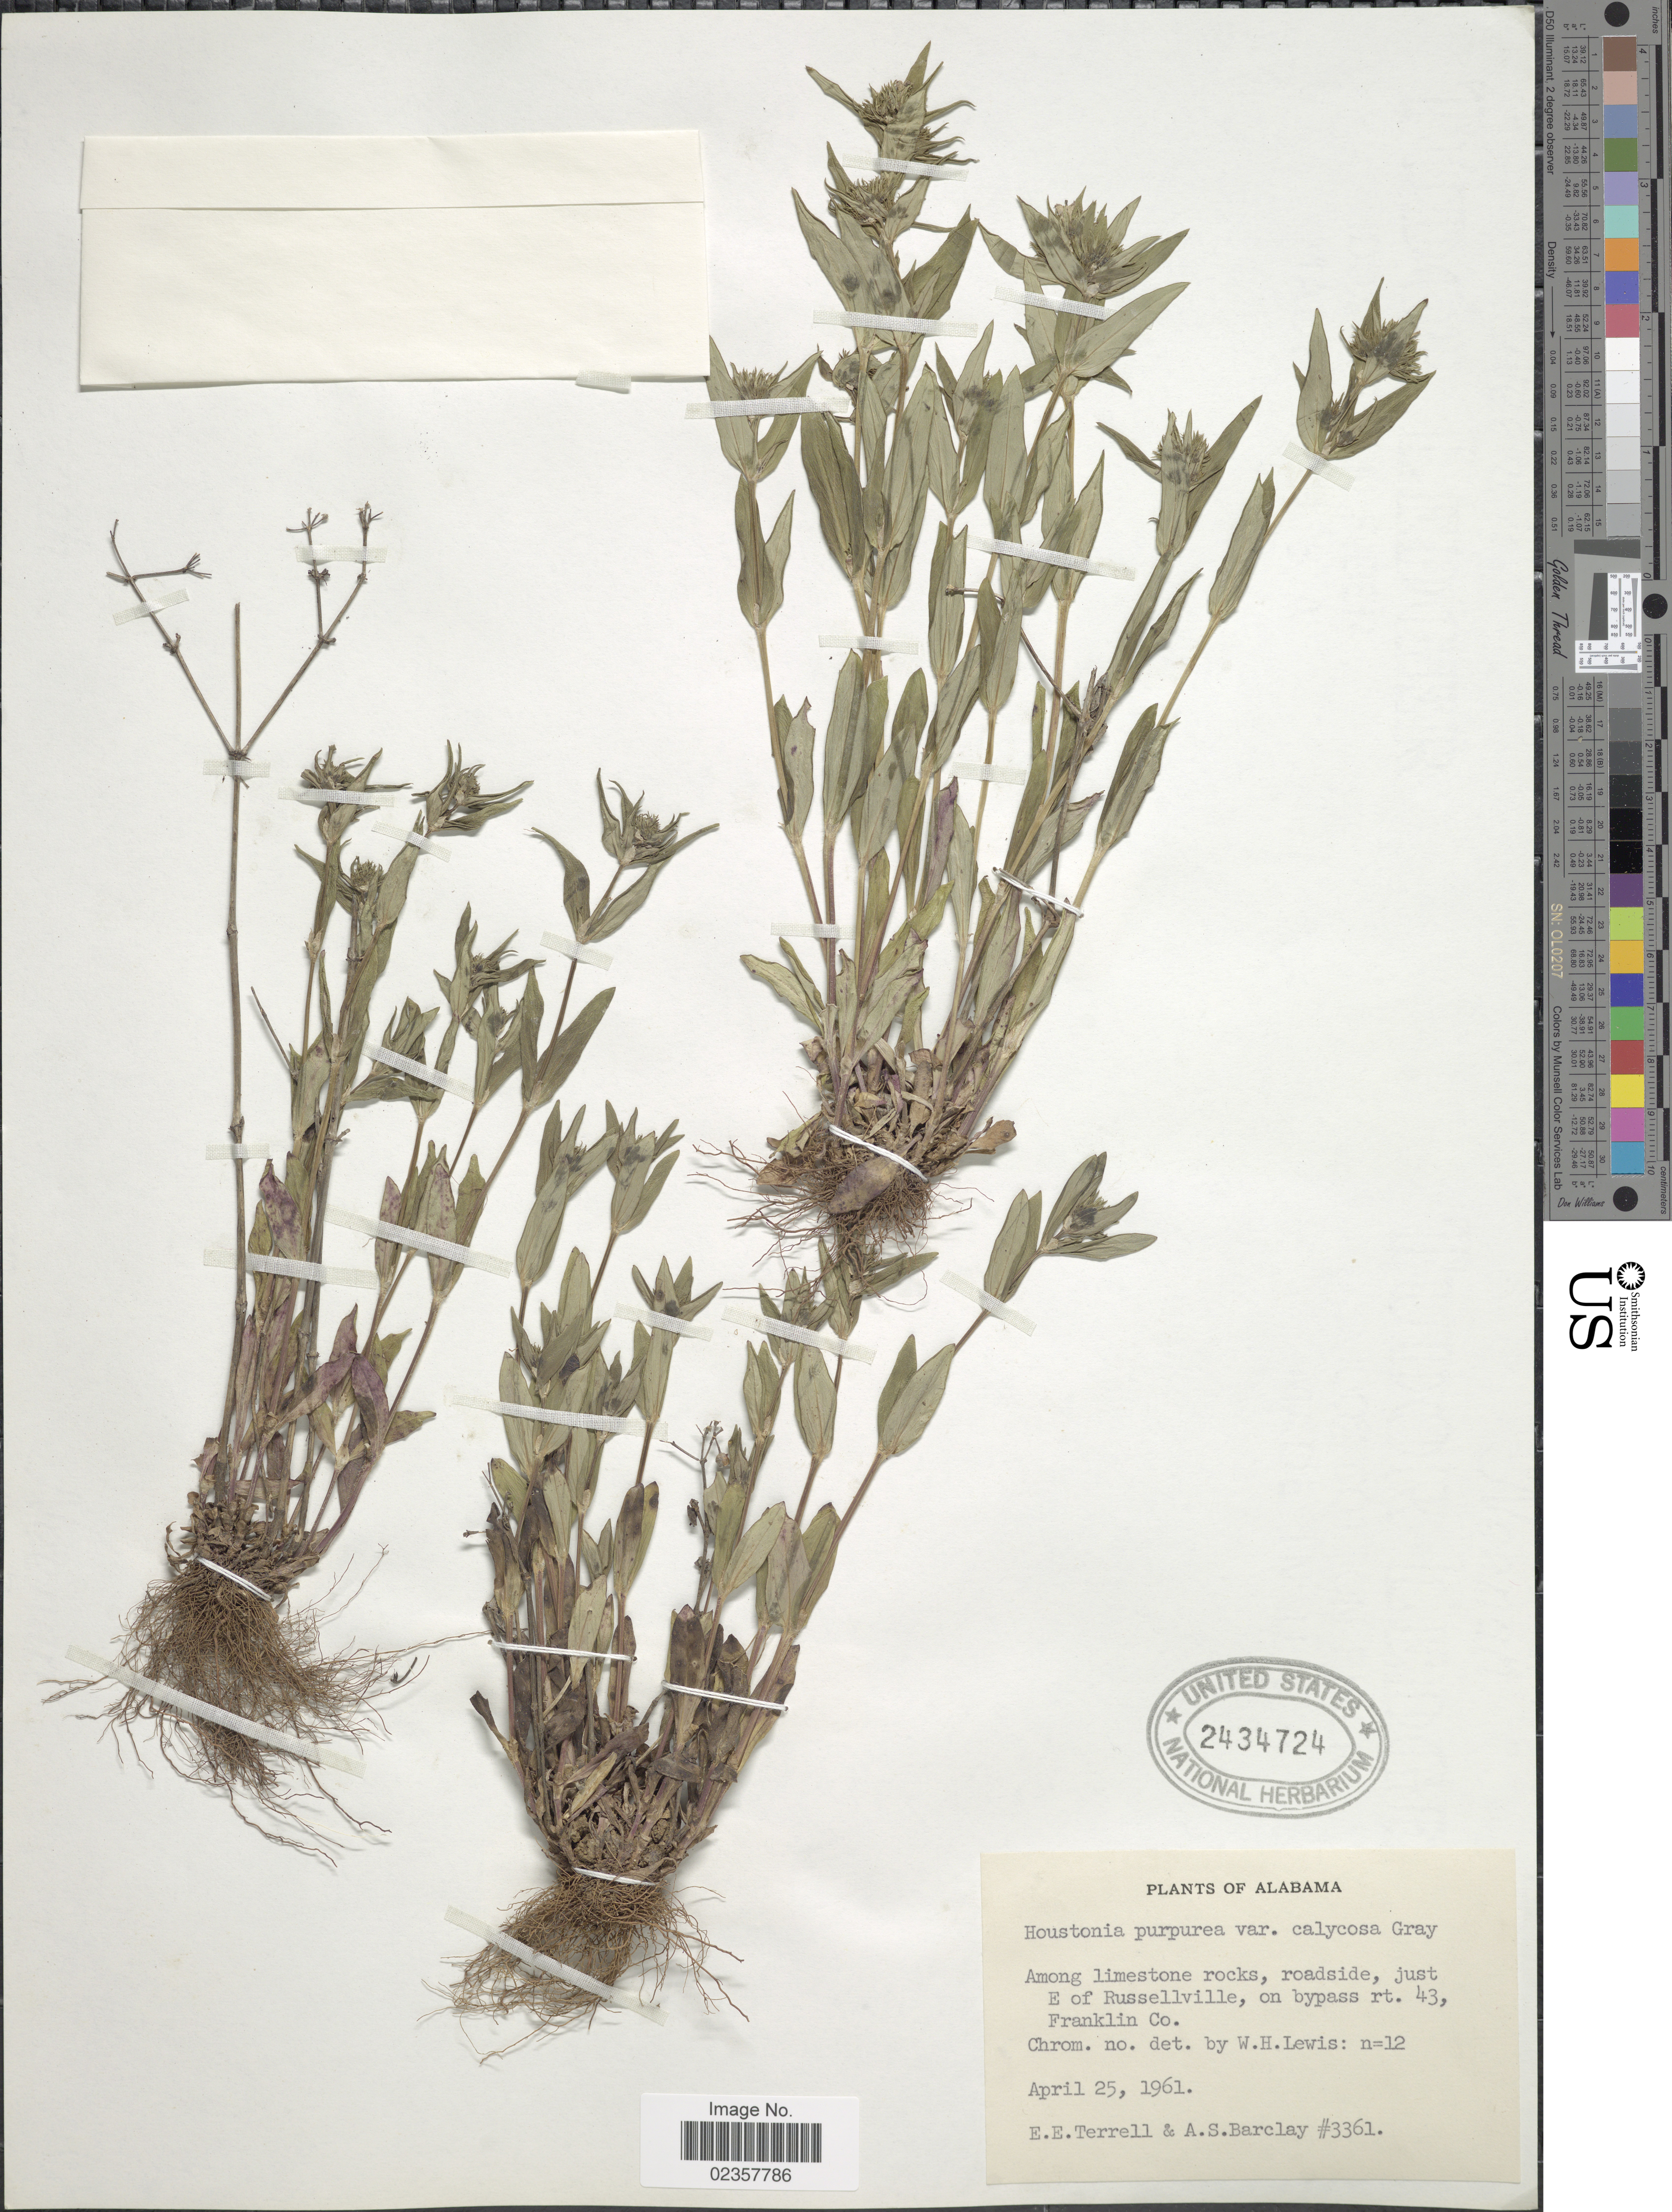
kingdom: Plantae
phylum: Tracheophyta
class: Magnoliopsida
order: Gentianales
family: Rubiaceae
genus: Houstonia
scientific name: Houstonia purpurea var. calycosa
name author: A. Gray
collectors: E. E. Terrell & A. S. Barclay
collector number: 3361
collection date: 1961-04-25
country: United States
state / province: Alabama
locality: Along limestone rocks, roadside, just E of Russellville, on bypass rt. 43, Franklin Co.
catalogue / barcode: US 2434724